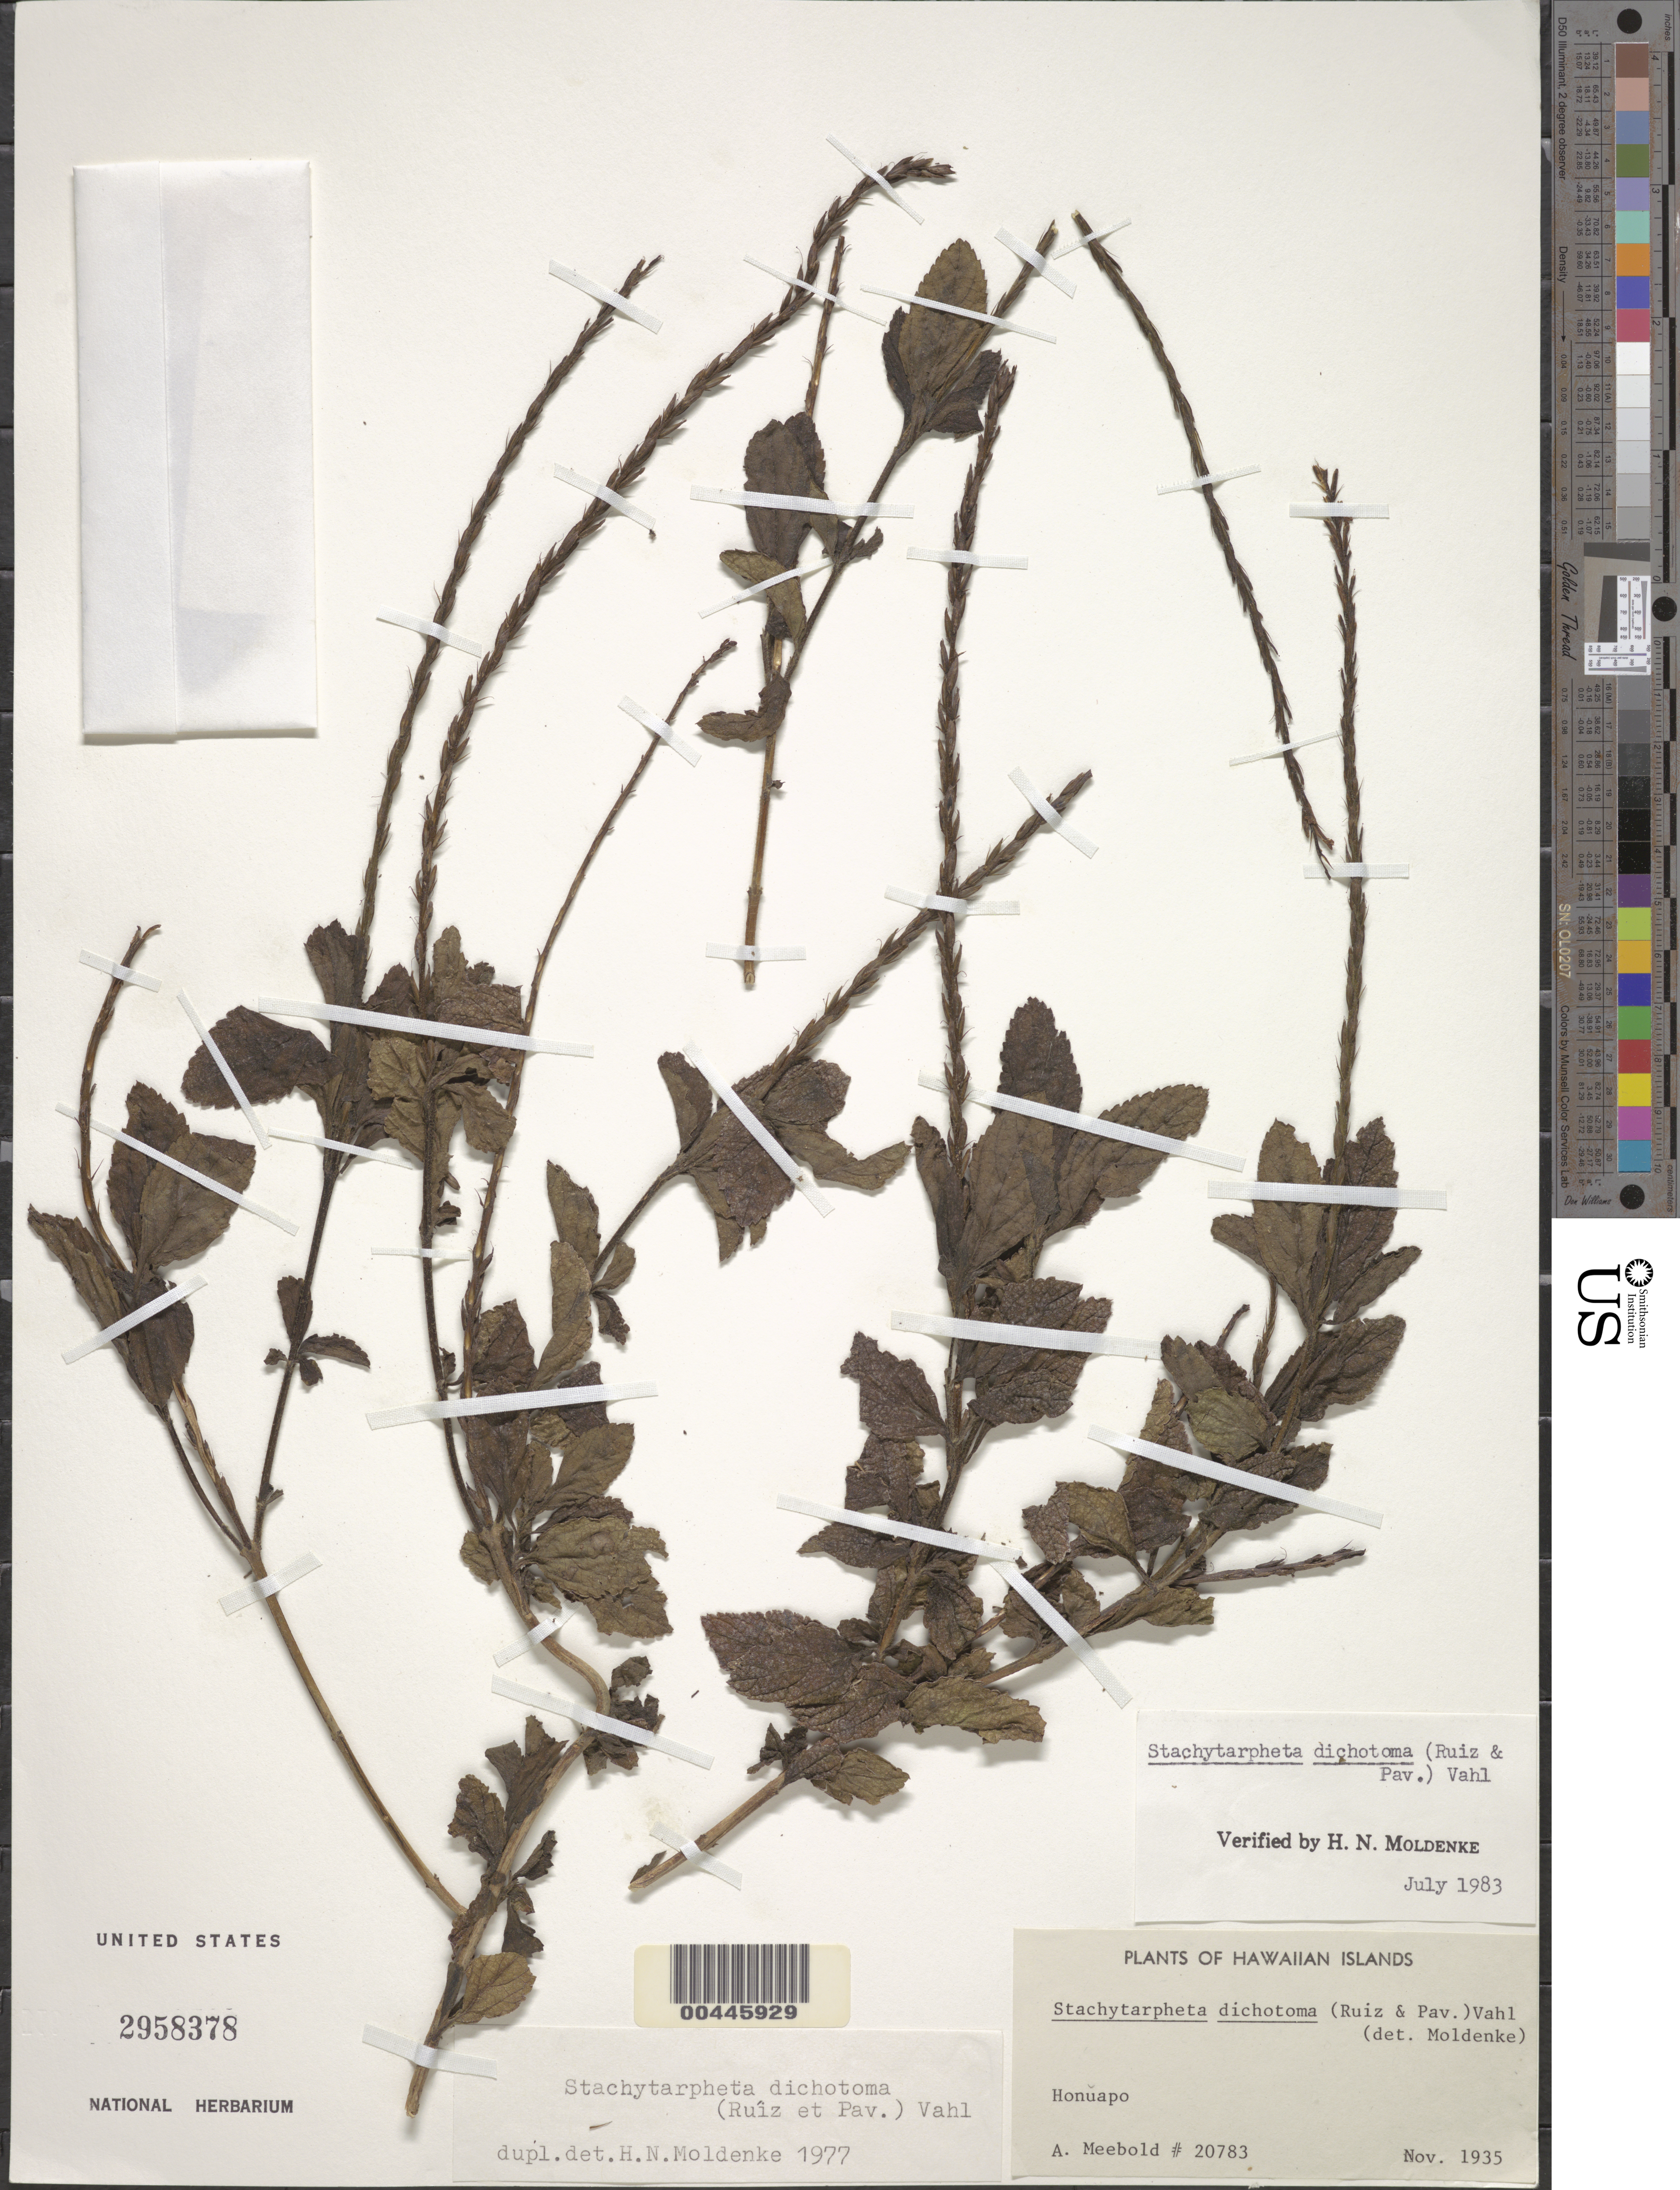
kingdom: Plantae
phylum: Tracheophyta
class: Magnoliopsida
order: Lamiales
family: Verbenaceae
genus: Stachytarpheta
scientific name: Stachytarpheta dichotoma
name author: (Ruiz & Pav.) Vahl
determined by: Moldenke, H. N.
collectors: A. Meebold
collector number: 20783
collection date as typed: Nov 1935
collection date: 1935-11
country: United States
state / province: Hawaii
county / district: Kauai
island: Kaua'i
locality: Honuapo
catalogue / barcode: US 2958378